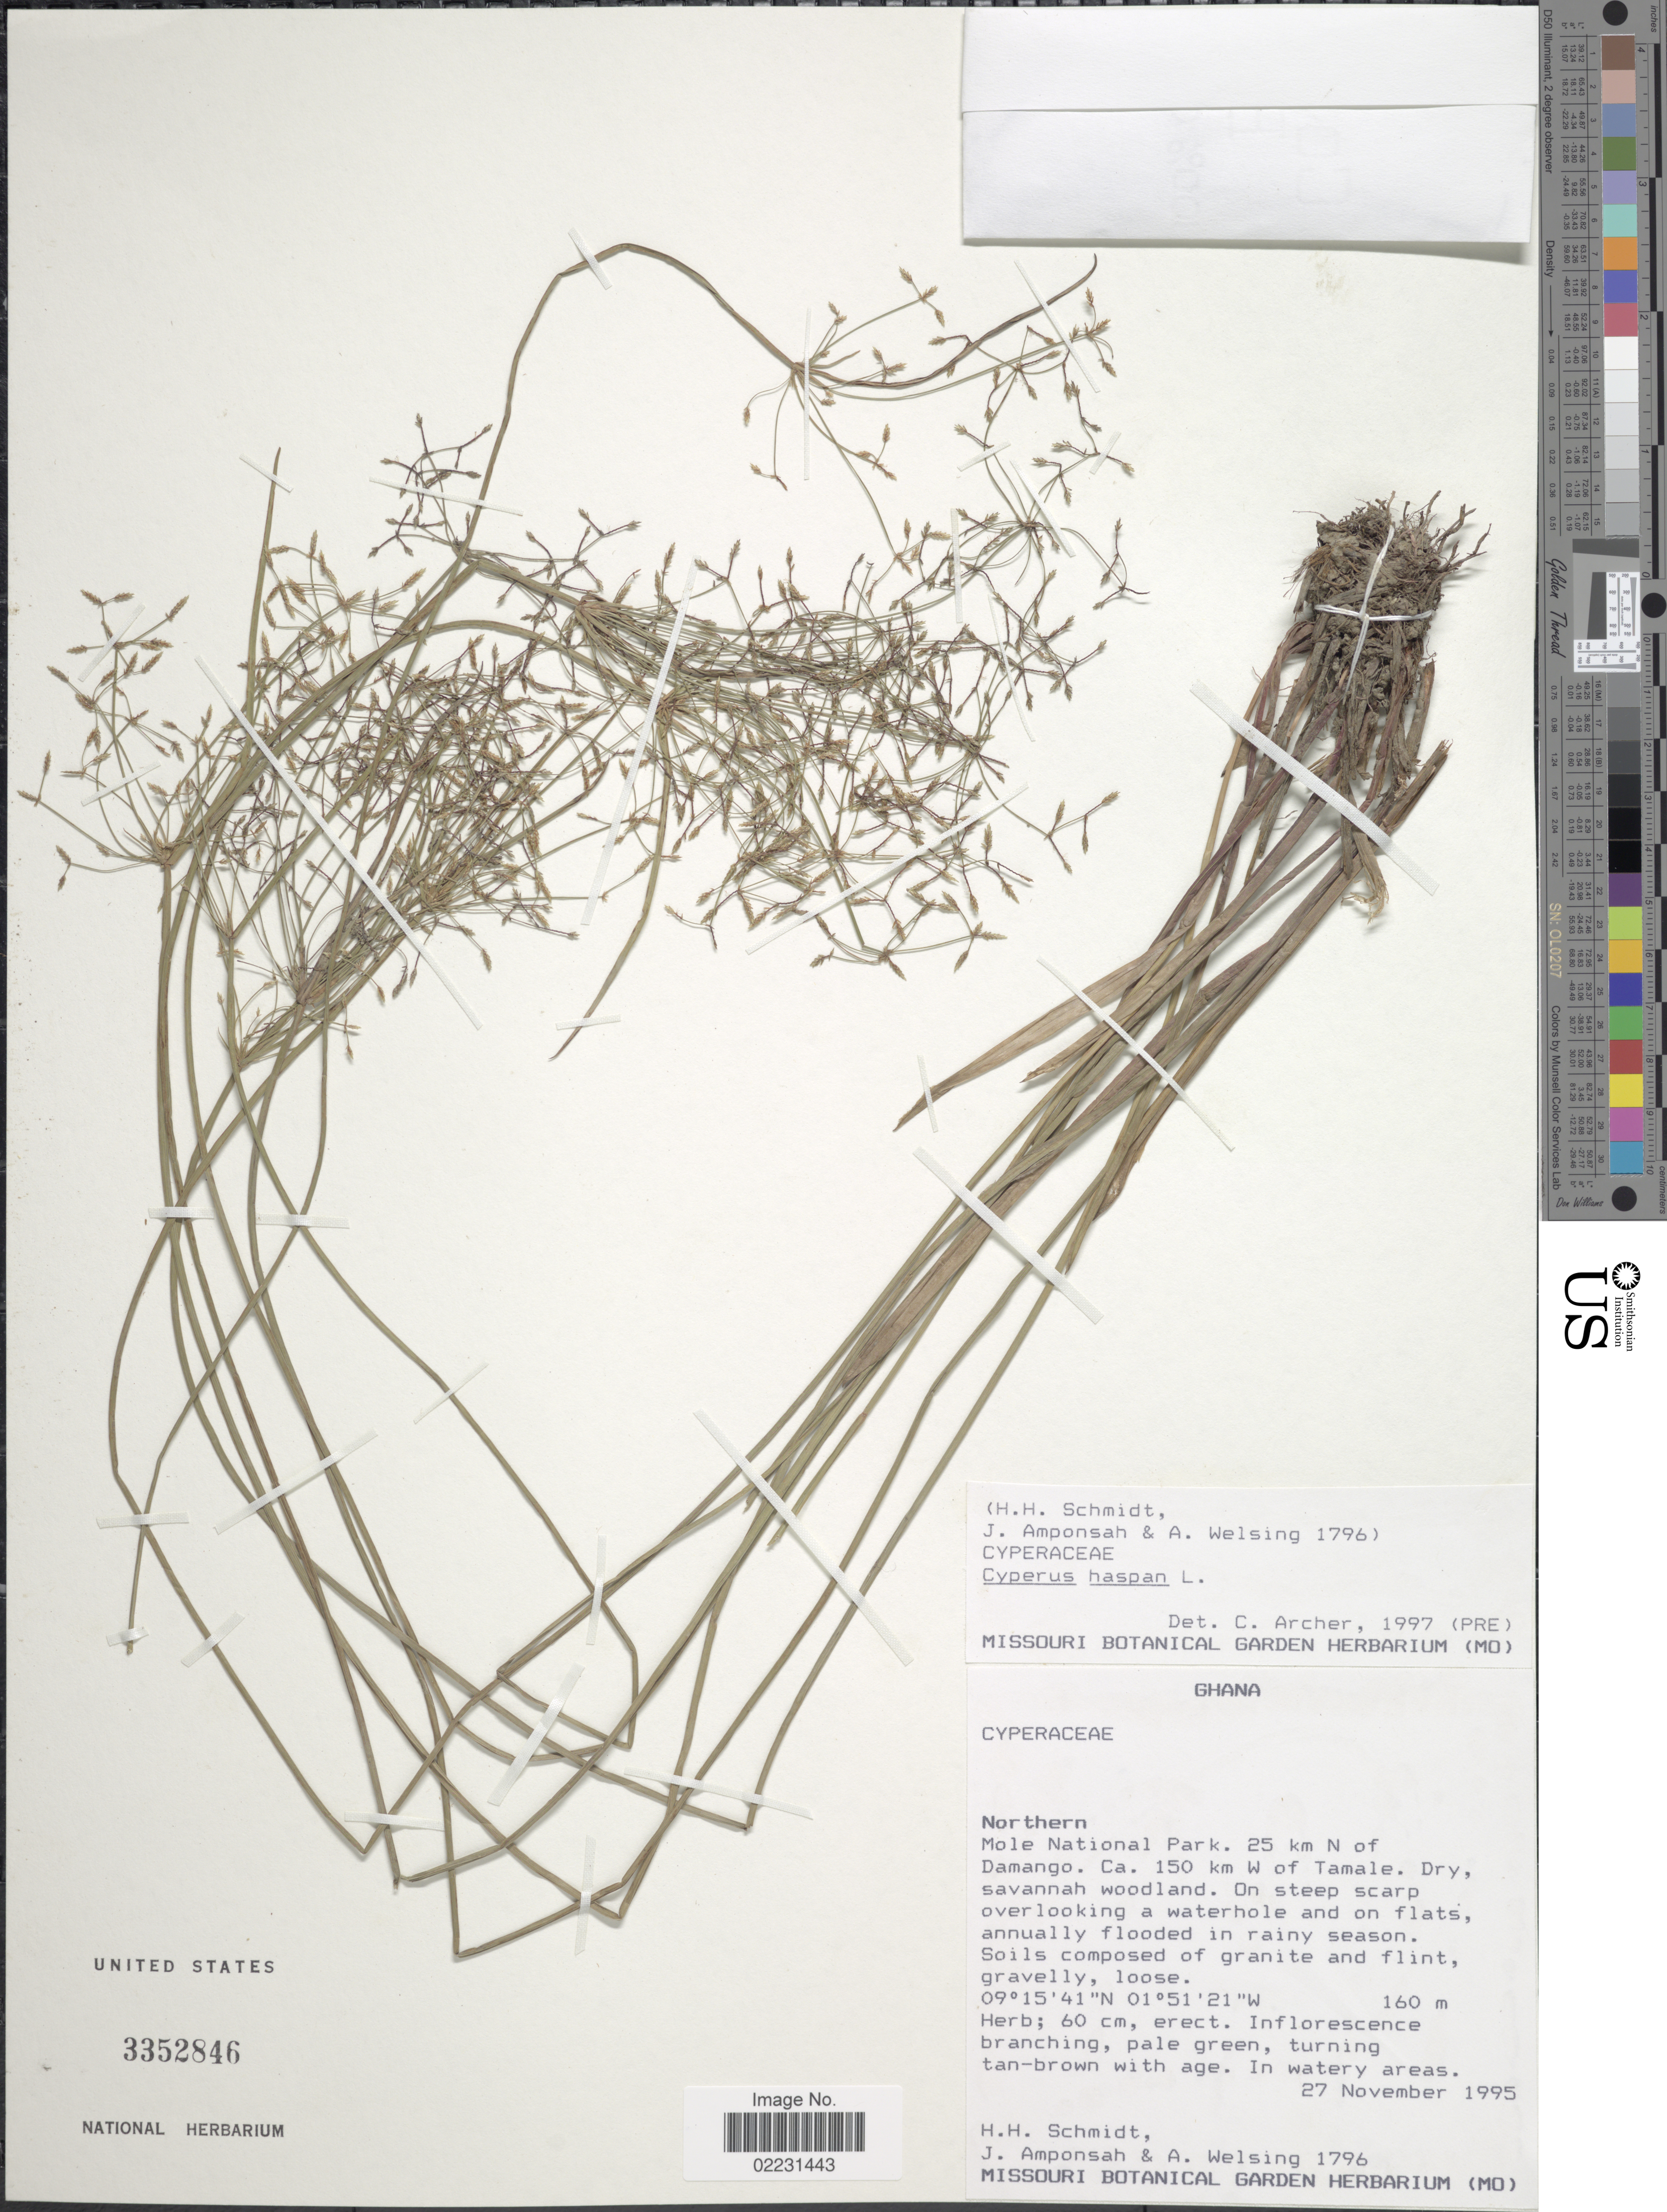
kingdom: Plantae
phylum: Tracheophyta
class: Liliopsida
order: Poales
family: Cyperaceae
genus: Cyperus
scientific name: Cyperus haspan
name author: L.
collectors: H. H. Schmidt, J. Amponsah & A. Welsing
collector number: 176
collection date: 1995-11-27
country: Ghana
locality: Northern, Mole National Park, 25 km N of Damango, Ca. 150 km W of Tamale.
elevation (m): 160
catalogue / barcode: US 3352846